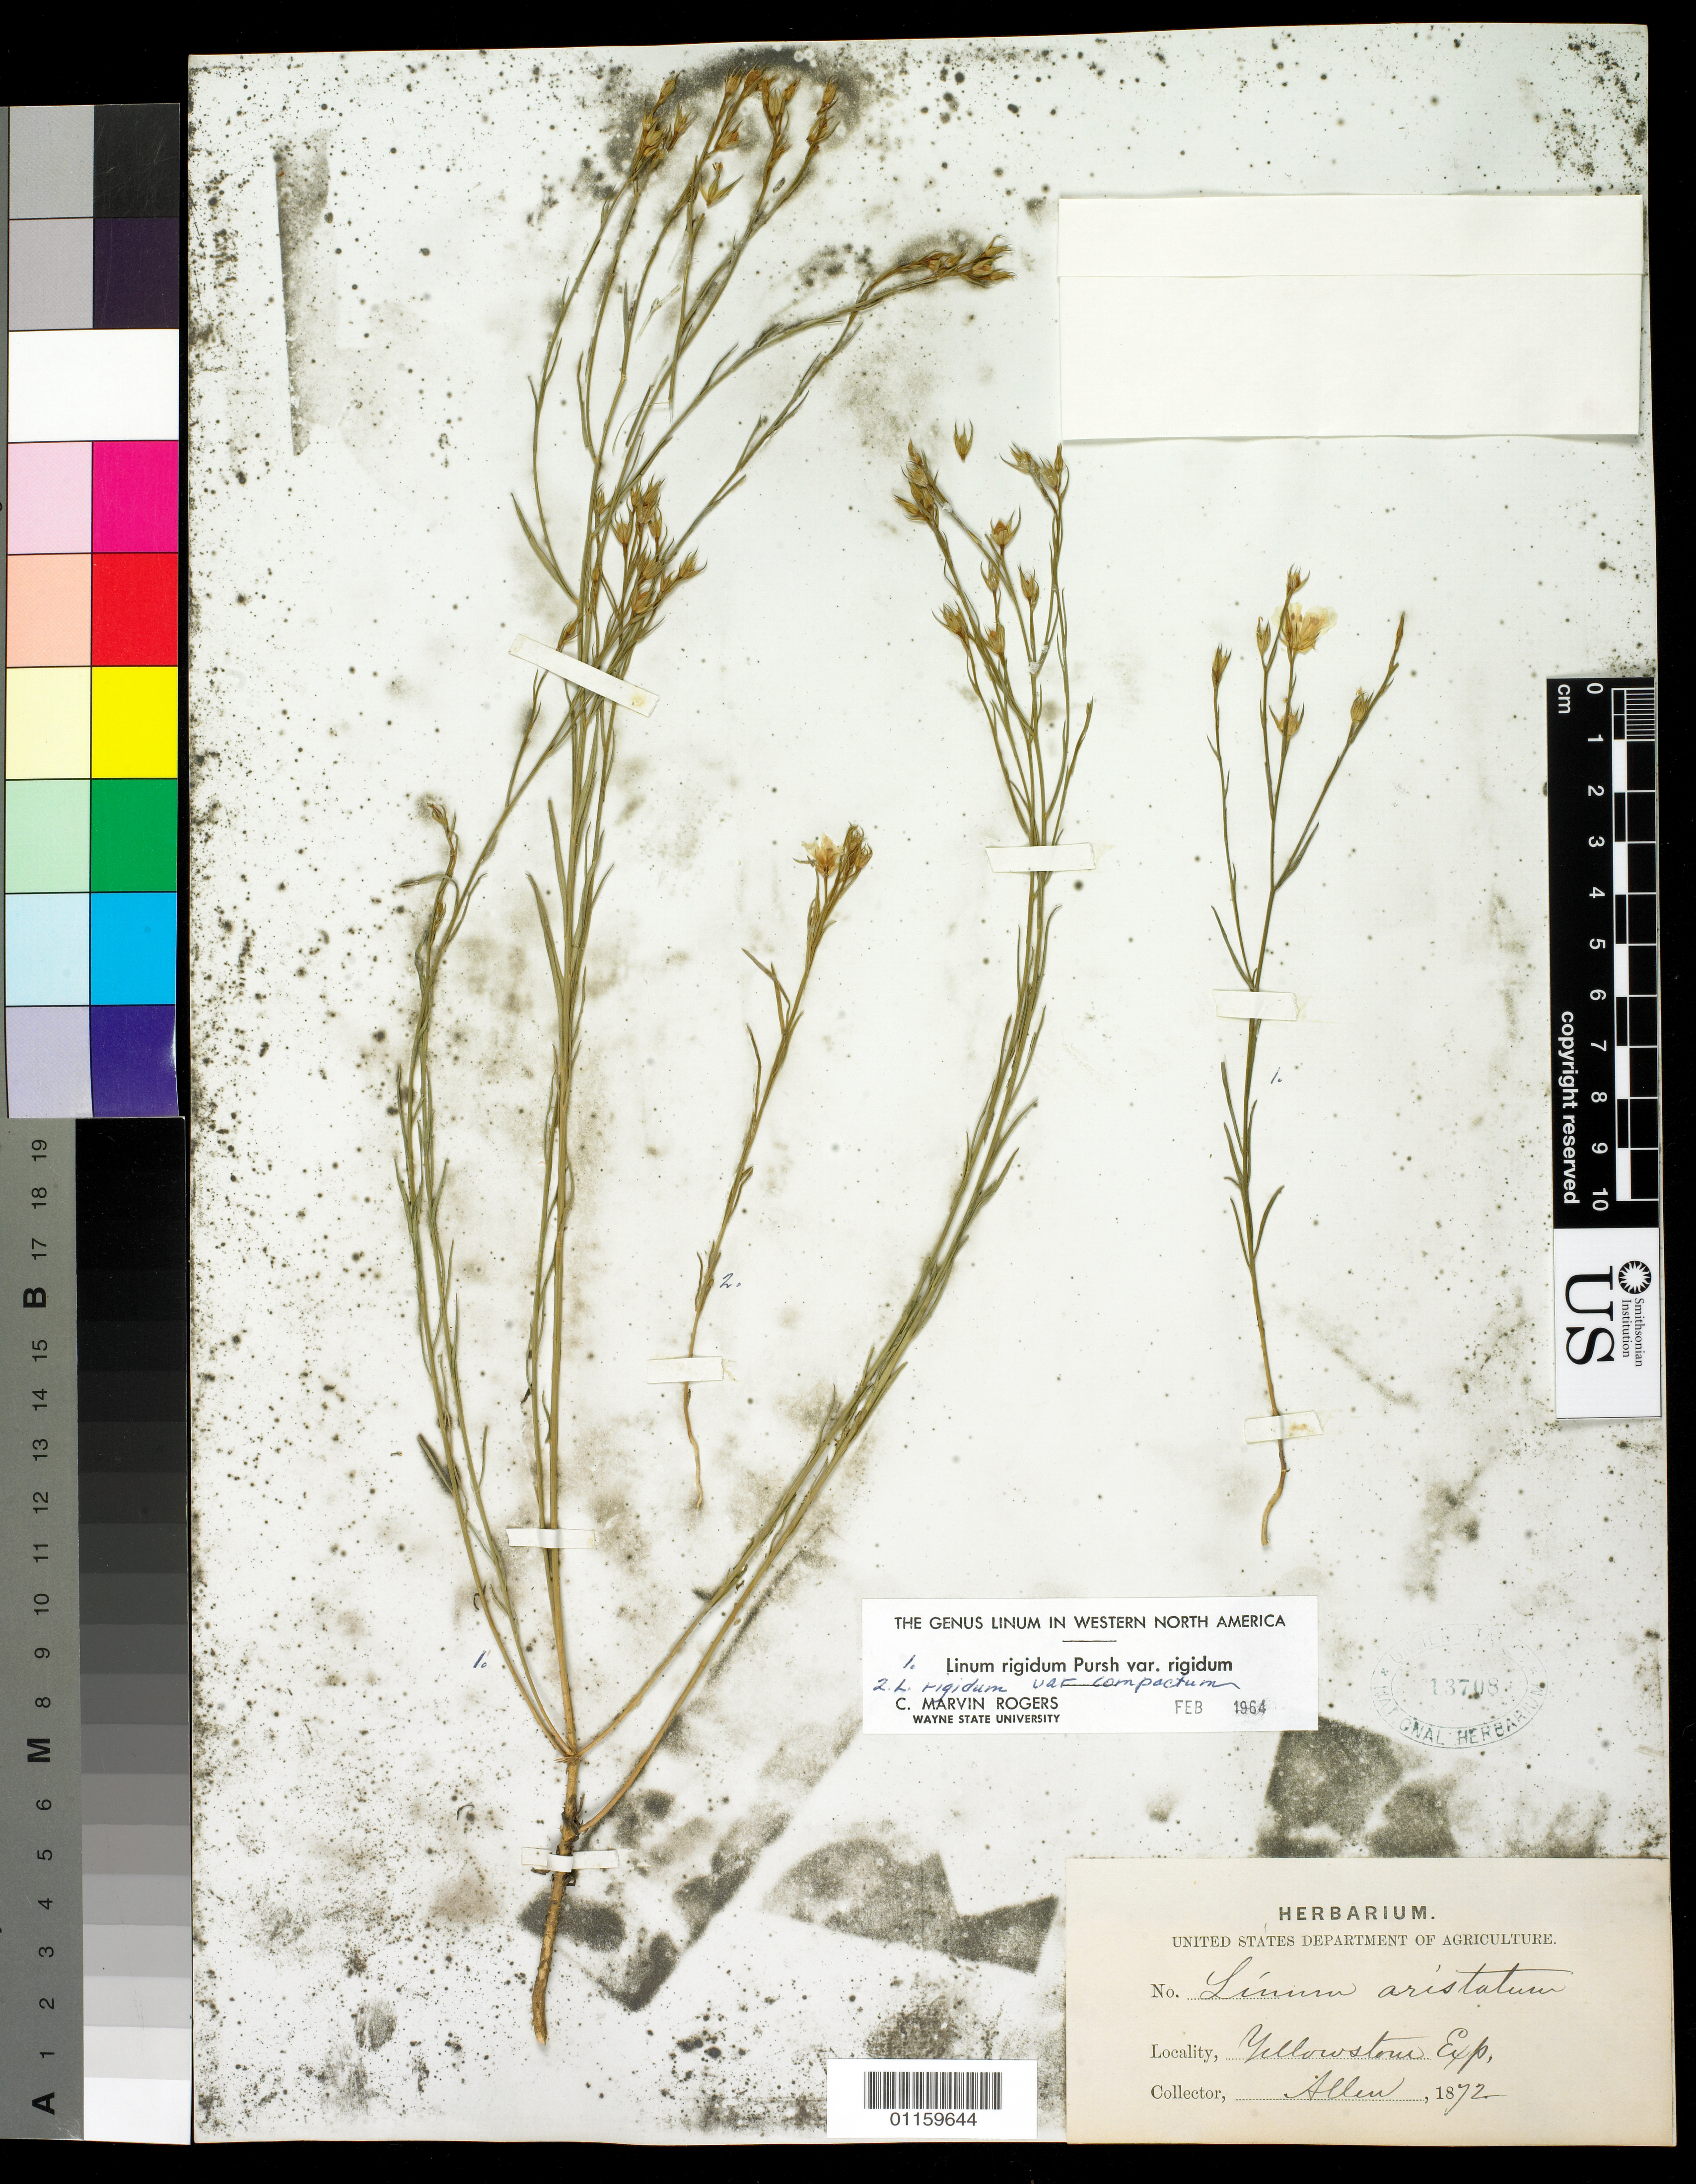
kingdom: Plantae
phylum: Tracheophyta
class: Magnoliopsida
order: Malpighiales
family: Linaceae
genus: Linum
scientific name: Linum rigidum var. rigidum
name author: Pursh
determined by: Rogers, C. M.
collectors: -- Allen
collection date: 1872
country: United States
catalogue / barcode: US 13708